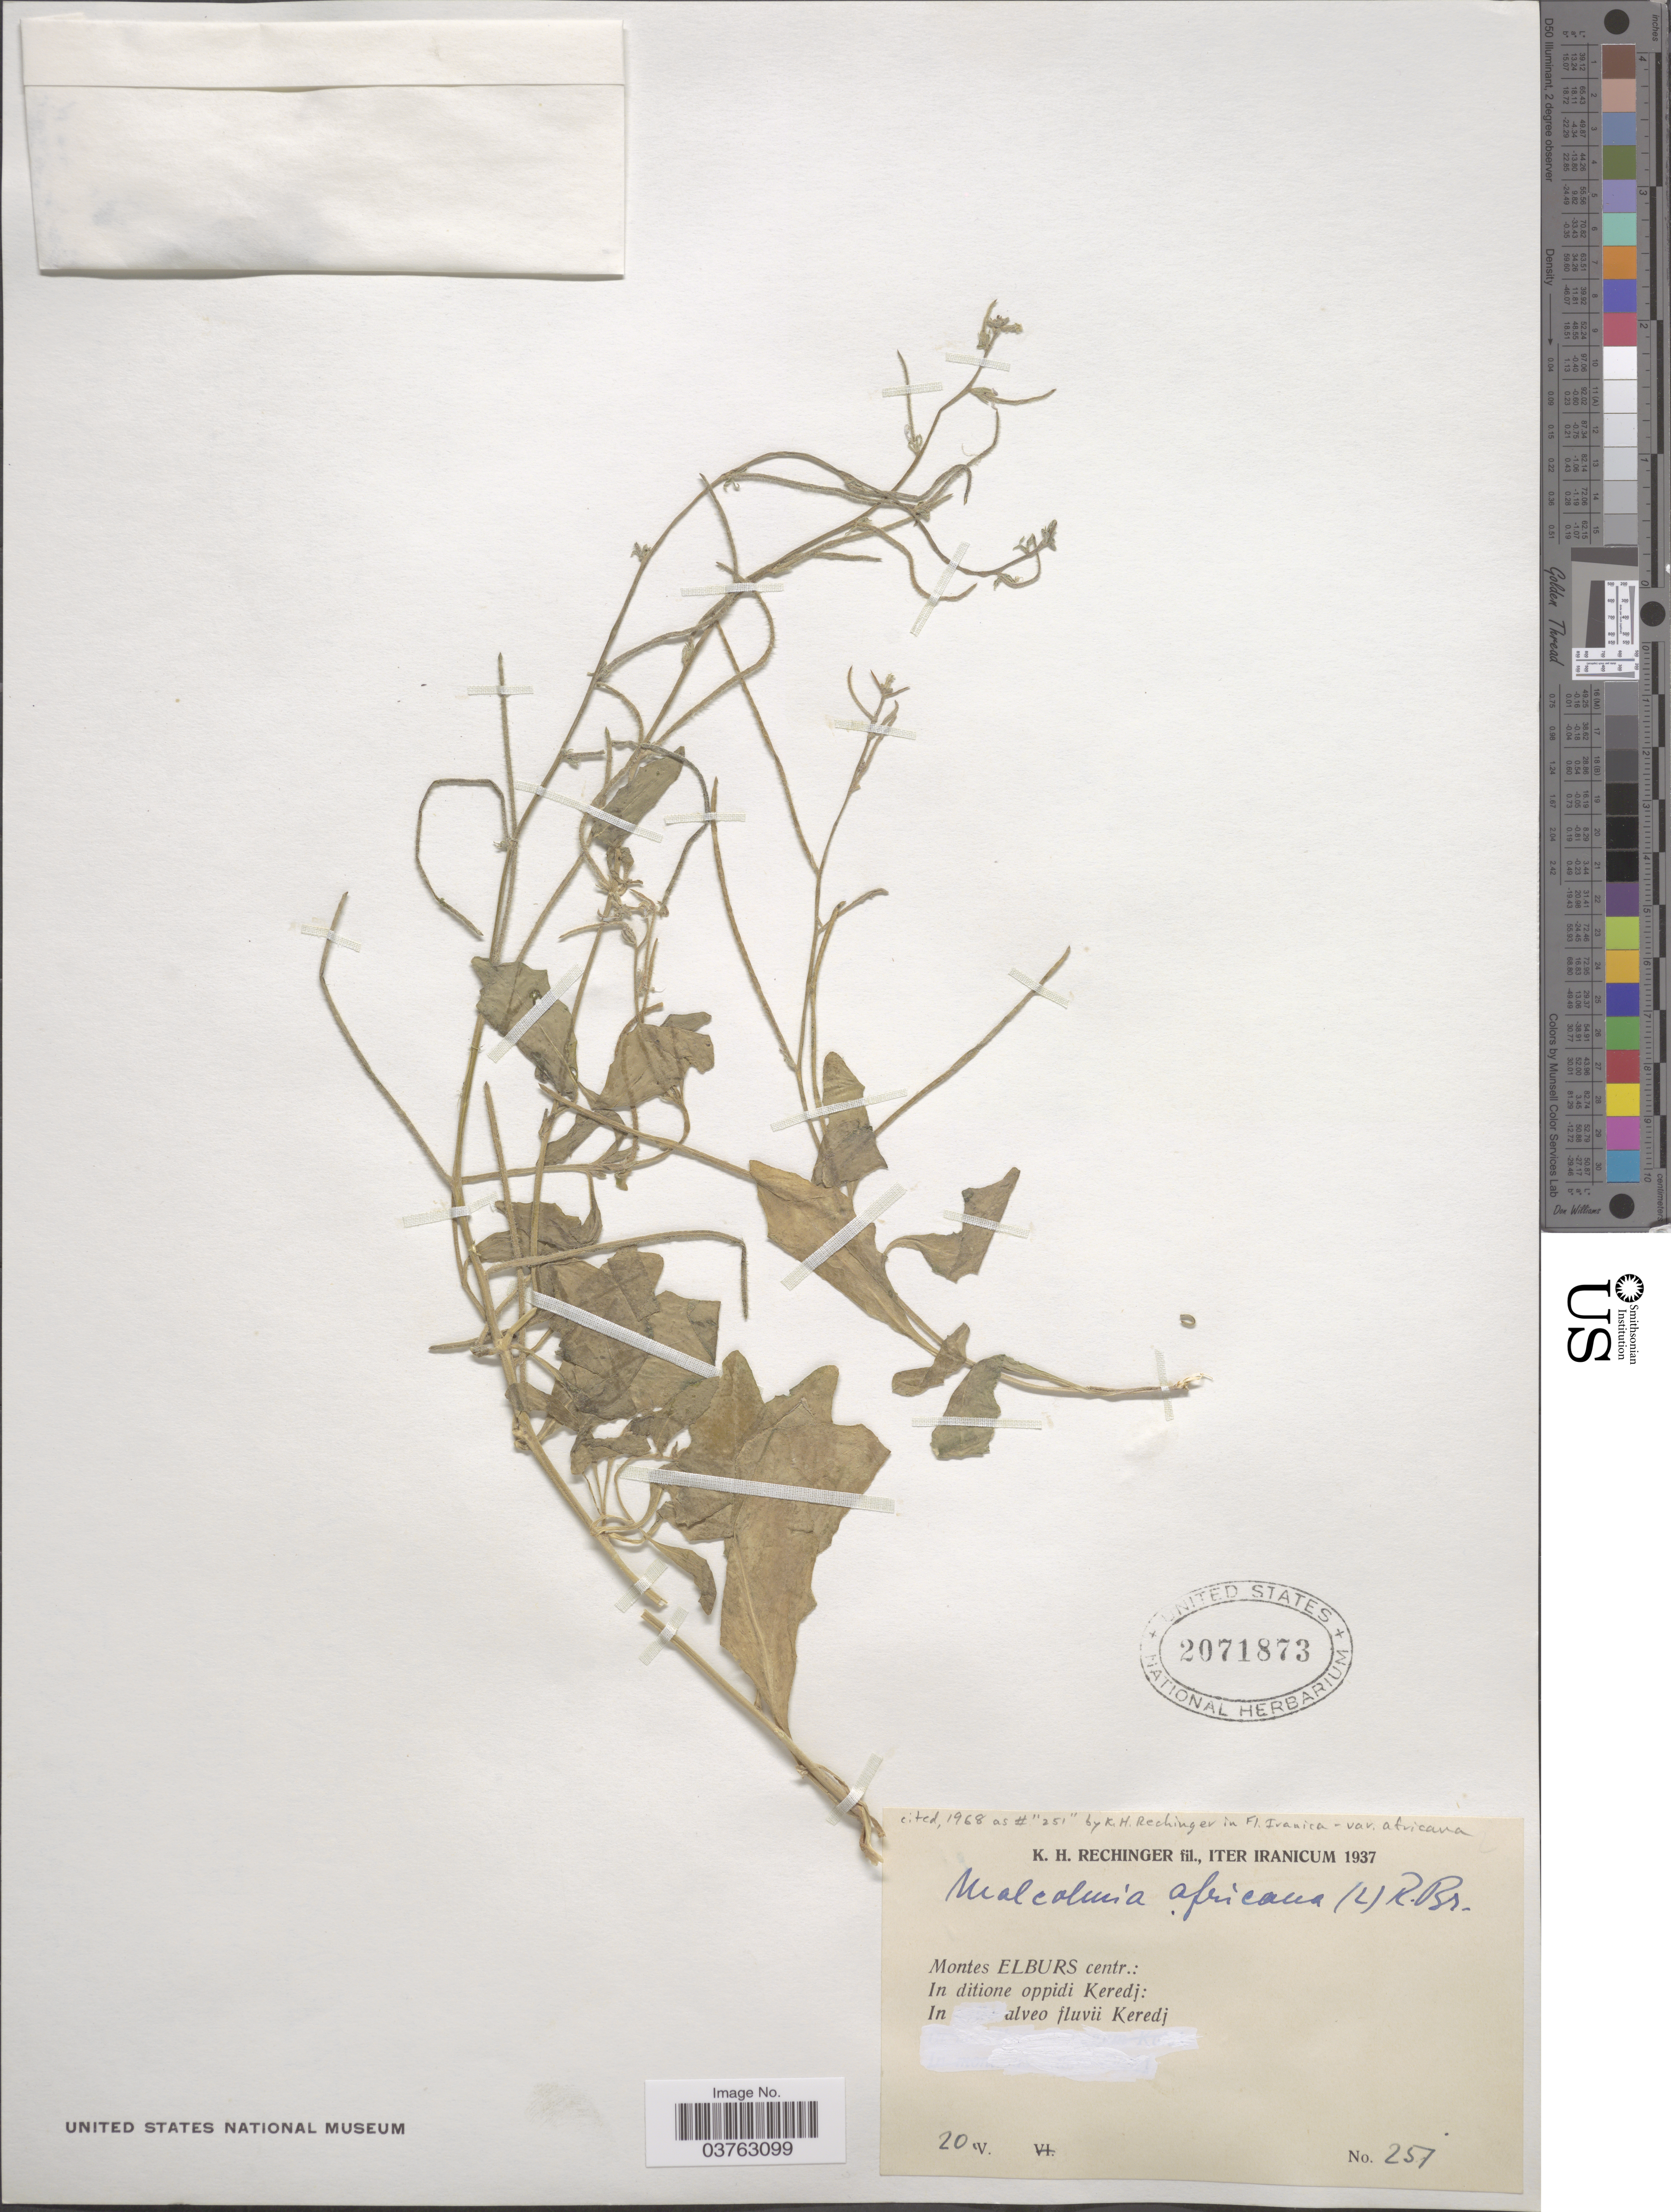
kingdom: Plantae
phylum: Tracheophyta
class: Magnoliopsida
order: Brassicales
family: Brassicaceae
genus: Malcolmia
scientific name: Malcolmia africana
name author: (L.) W.T. Aiton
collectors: K. H. Rechinger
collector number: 251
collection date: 1937-05-20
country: Iran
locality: Montes Elburs centr.: In ditione oppidi Keredj: In alveo fluvii Keredj.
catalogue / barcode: US 2071873